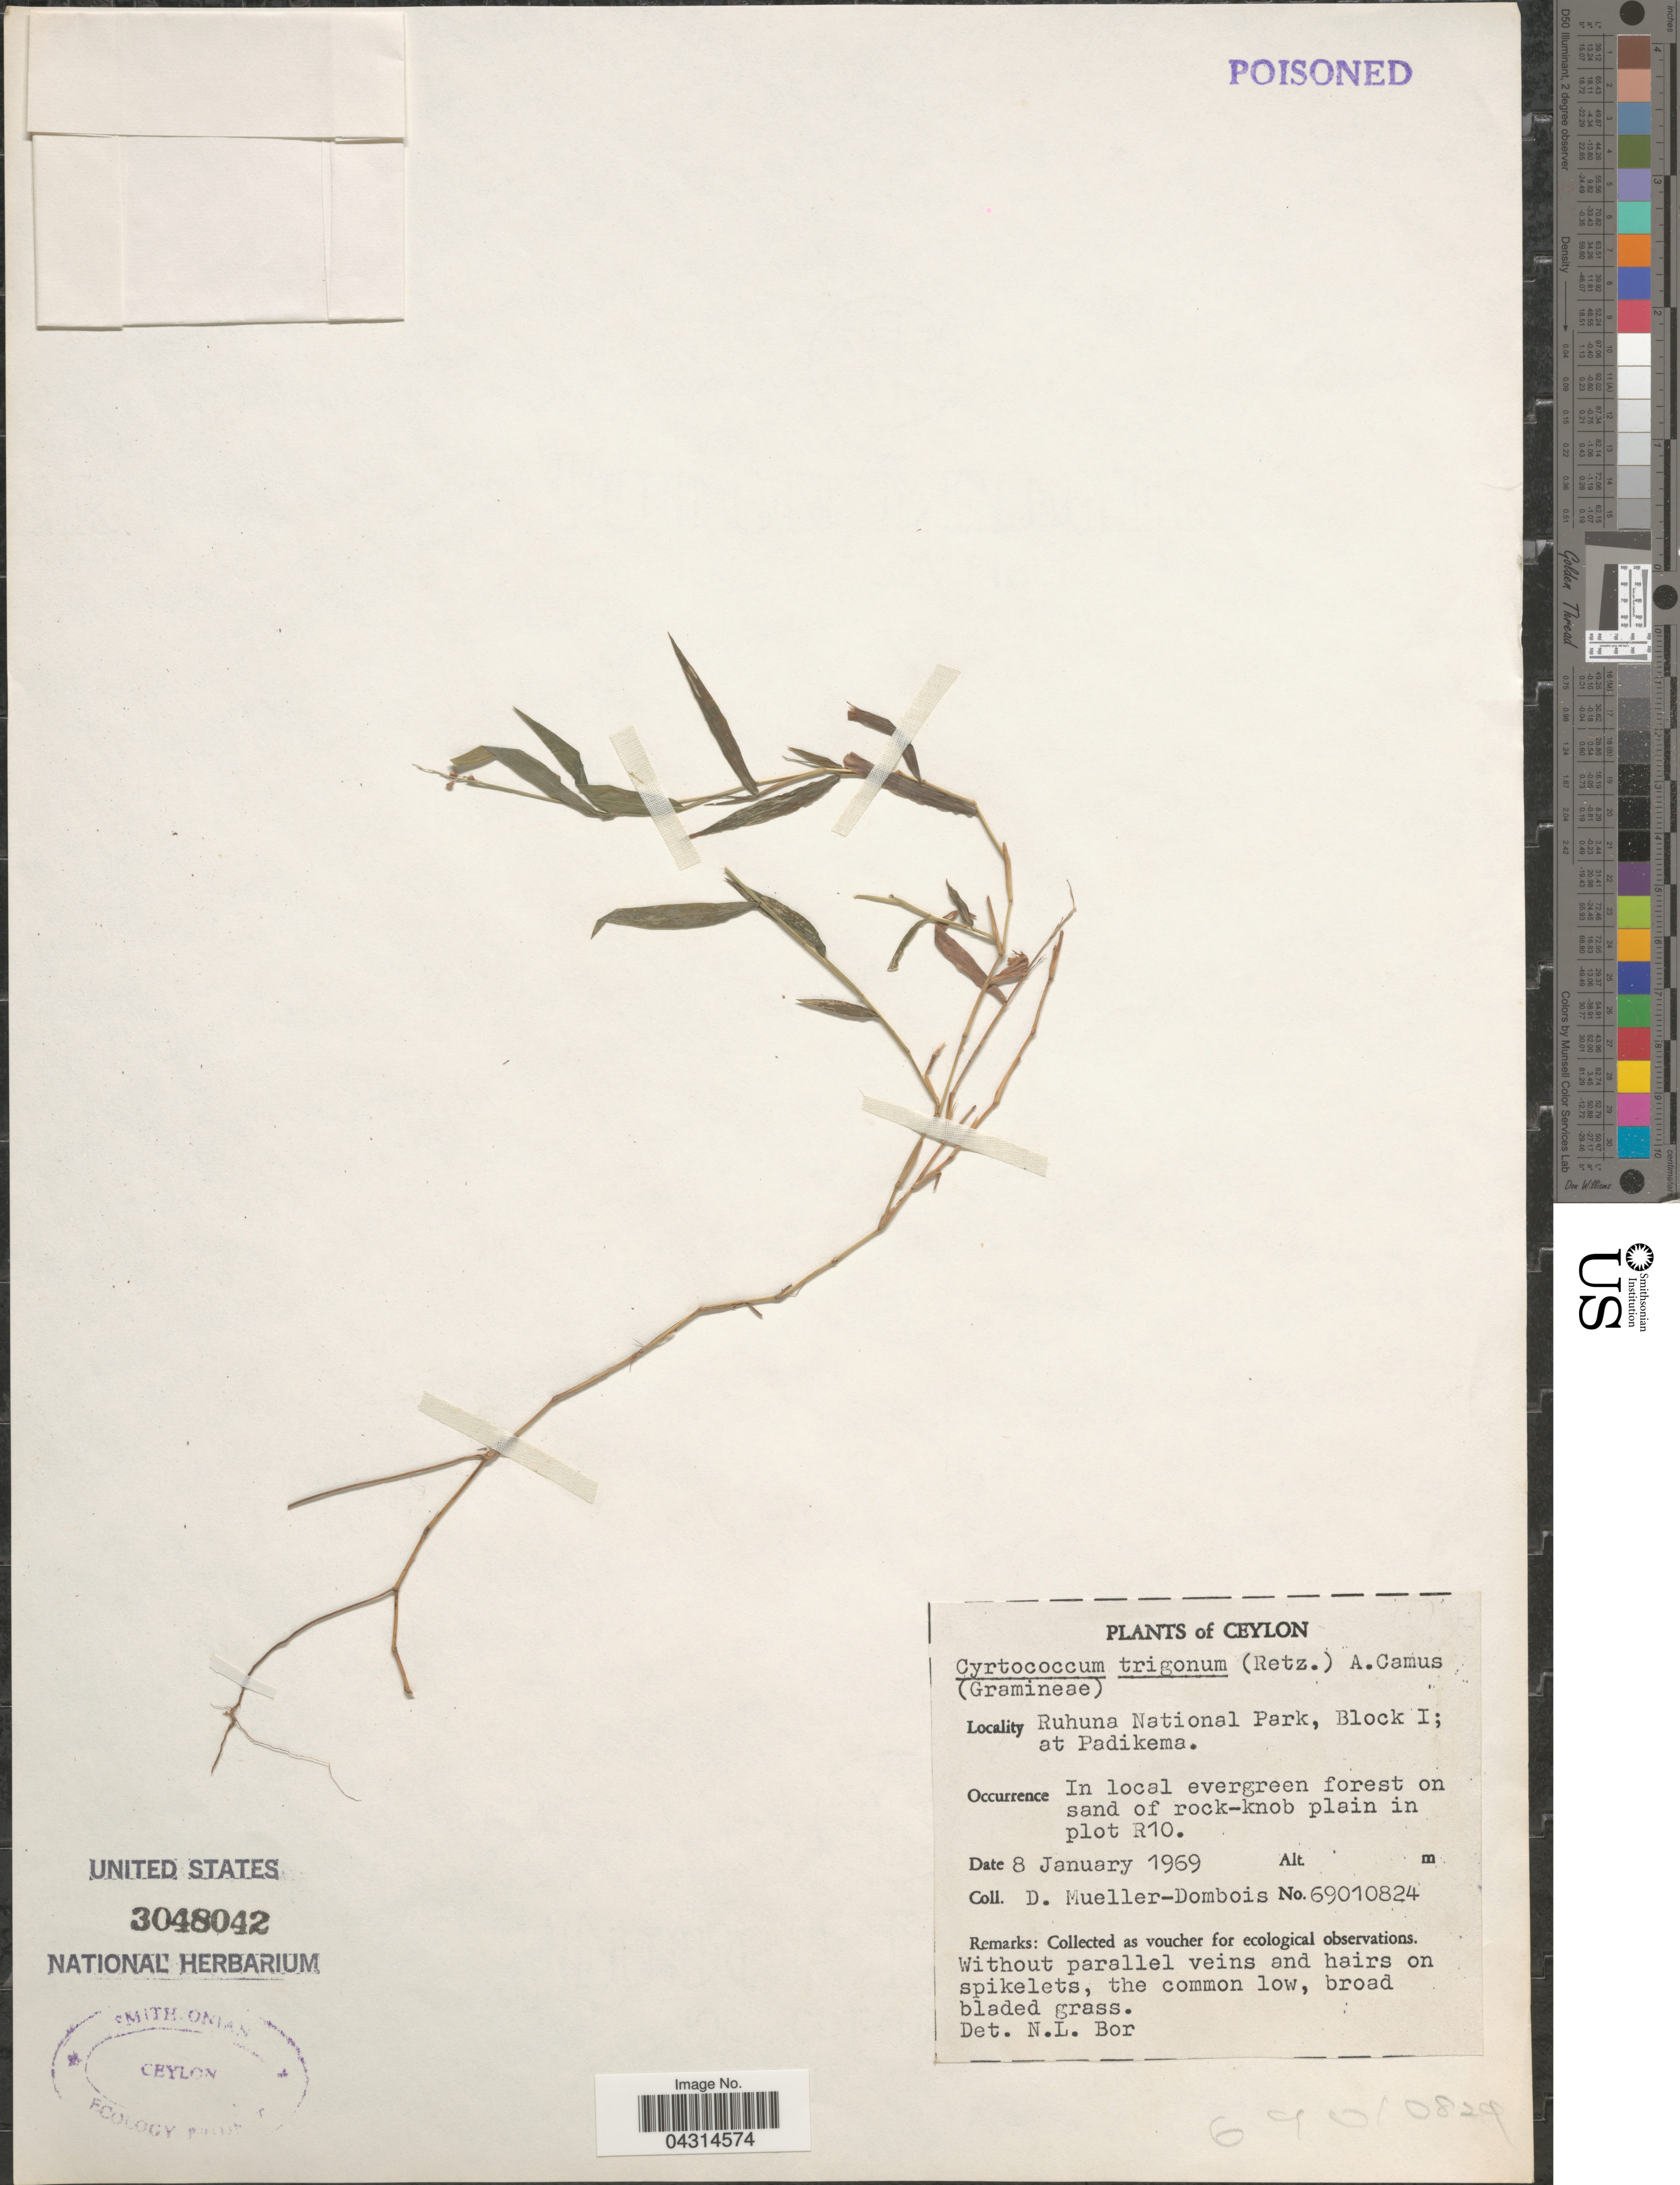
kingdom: Plantae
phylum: Tracheophyta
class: Liliopsida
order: Poales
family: Poaceae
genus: Cyrtococcum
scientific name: Cyrtococcum trigonum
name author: (Retz.) A. Camus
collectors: D. Mueller-Dombois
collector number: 69010824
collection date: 1969-01-08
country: Sri Lanka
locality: Ceylon. Ruhuna National Park, Block I; at Padikema.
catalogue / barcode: US 3048042